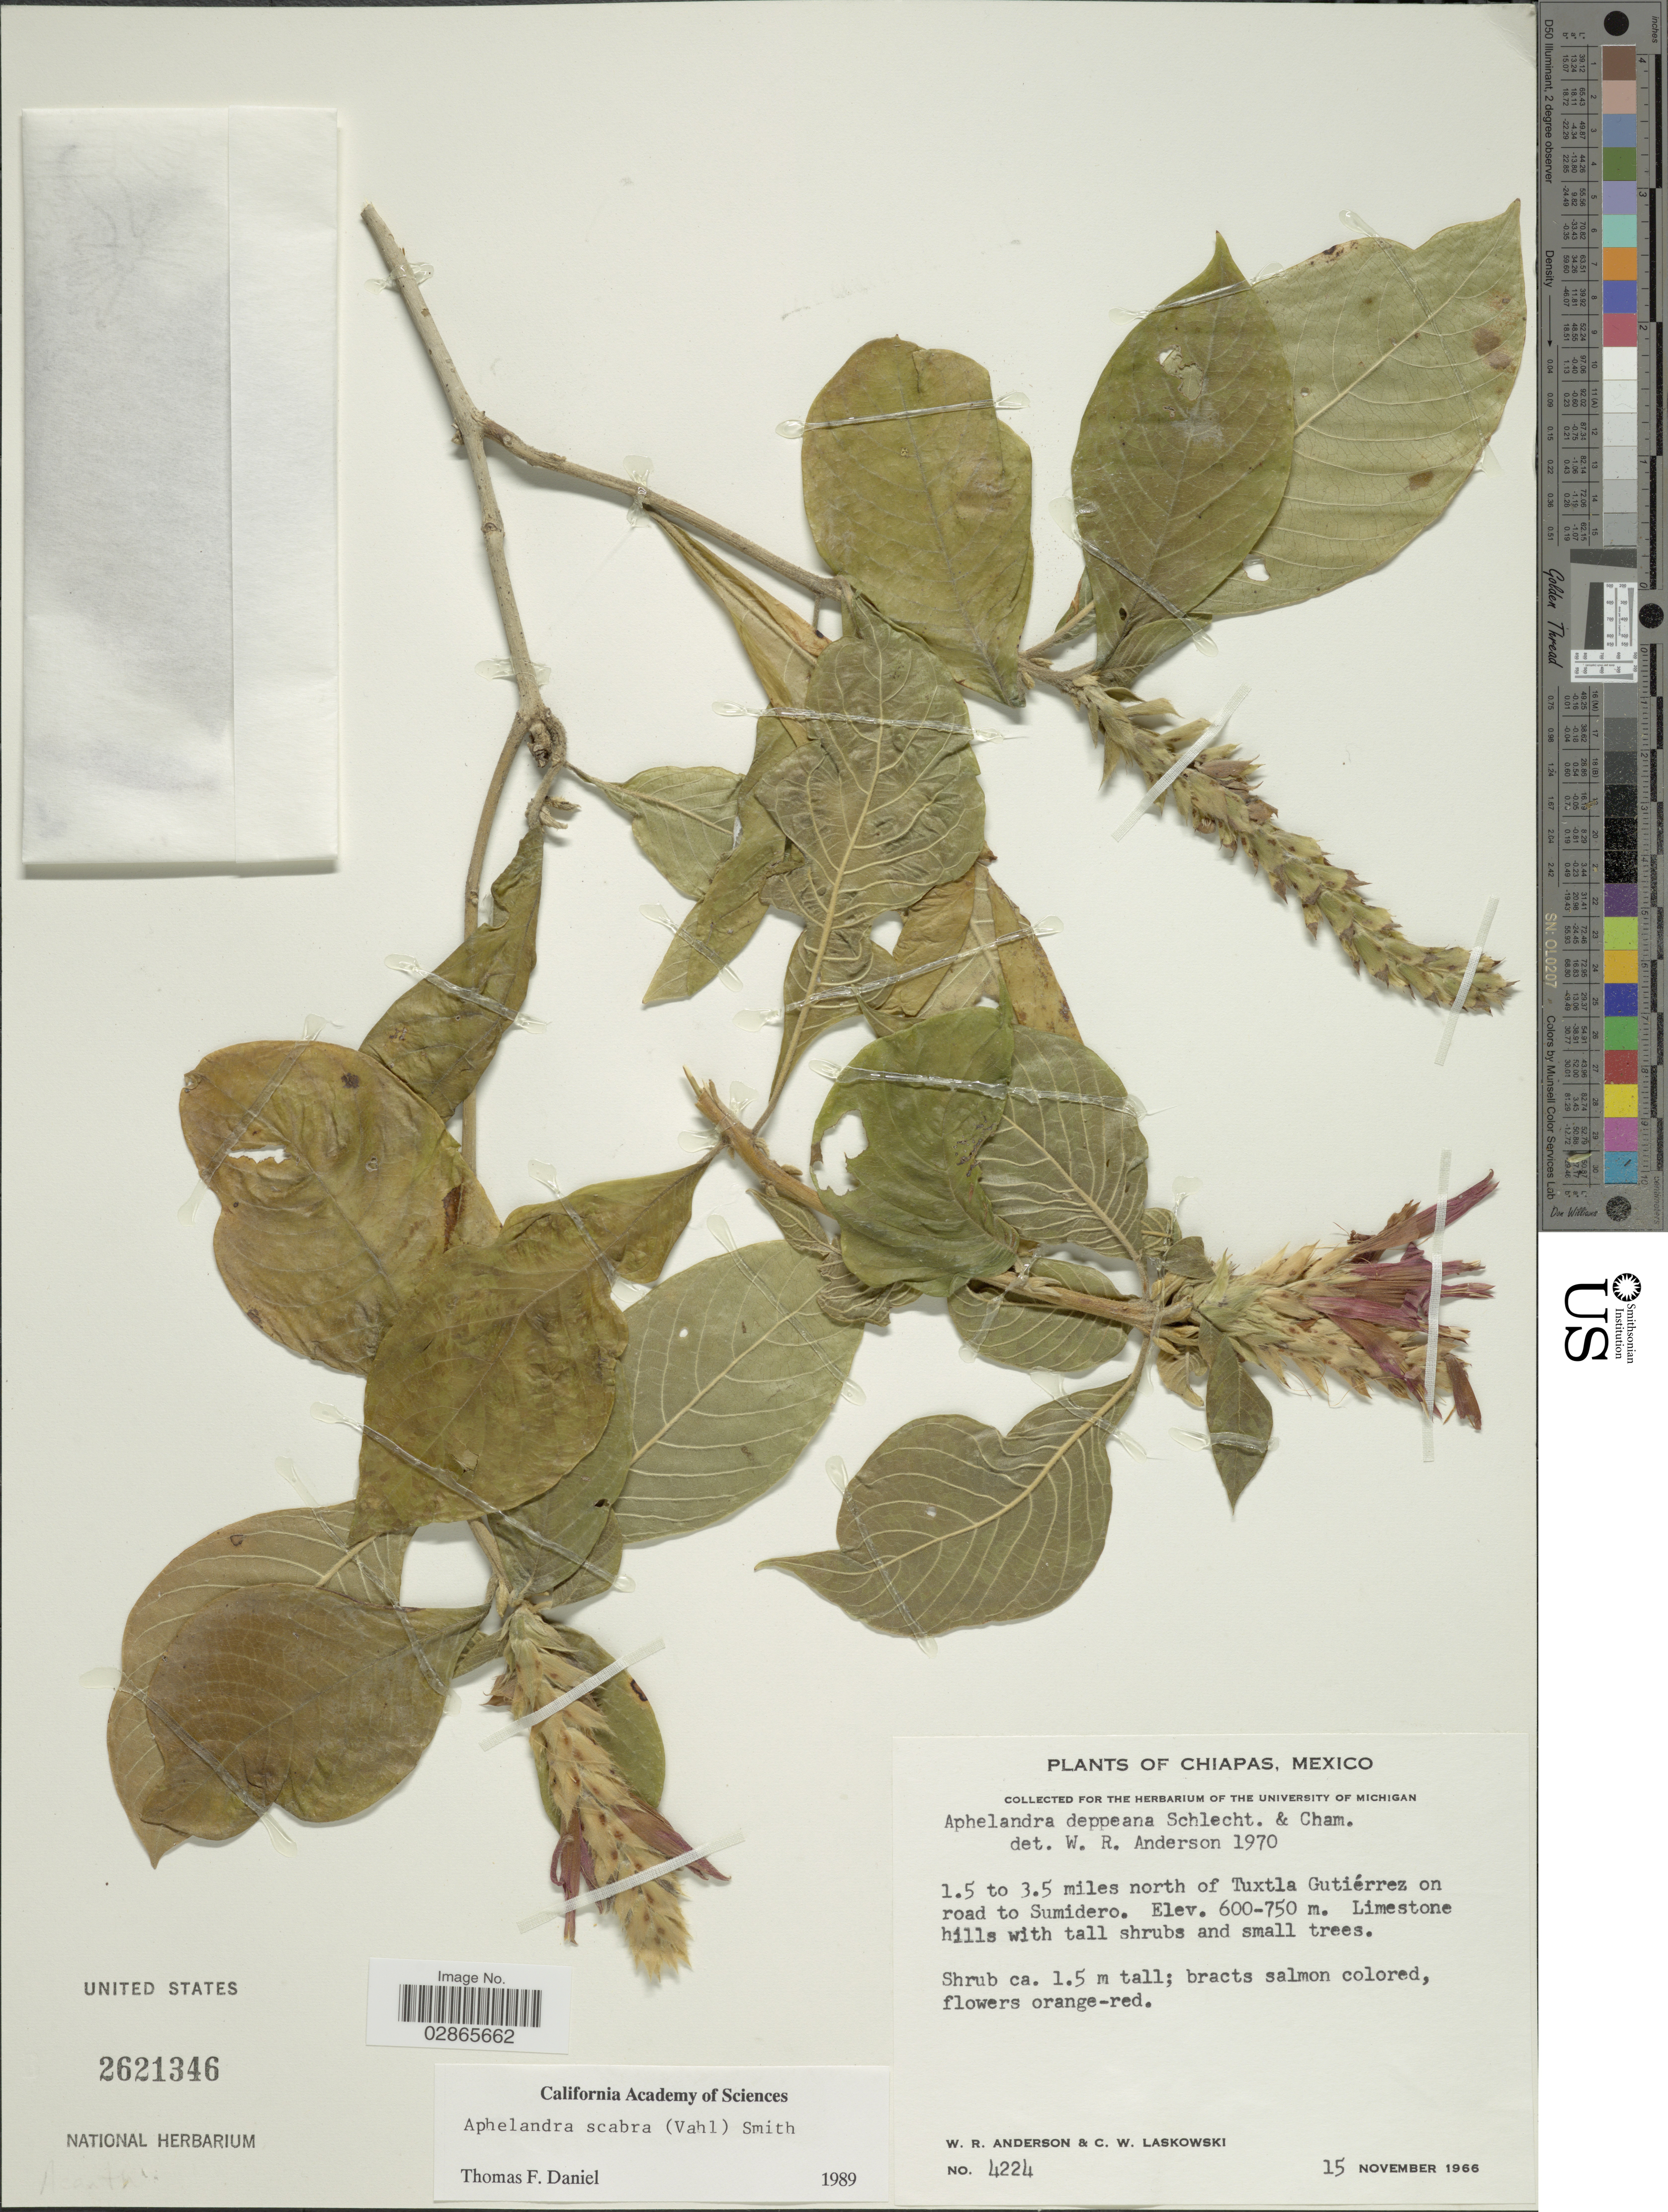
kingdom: Plantae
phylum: Tracheophyta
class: Magnoliopsida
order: Lamiales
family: Acanthaceae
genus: Aphelandra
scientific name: Aphelandra deppeana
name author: Schltdl. & Cham.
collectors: W. Anderson & C. Laskowski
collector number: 4224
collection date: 1966-11-15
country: Mexico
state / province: Chiapas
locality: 1.5 to 3.5 miles north of Tuxtla Gutiérrez on road to Sumidero.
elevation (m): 600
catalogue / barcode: US 2621346